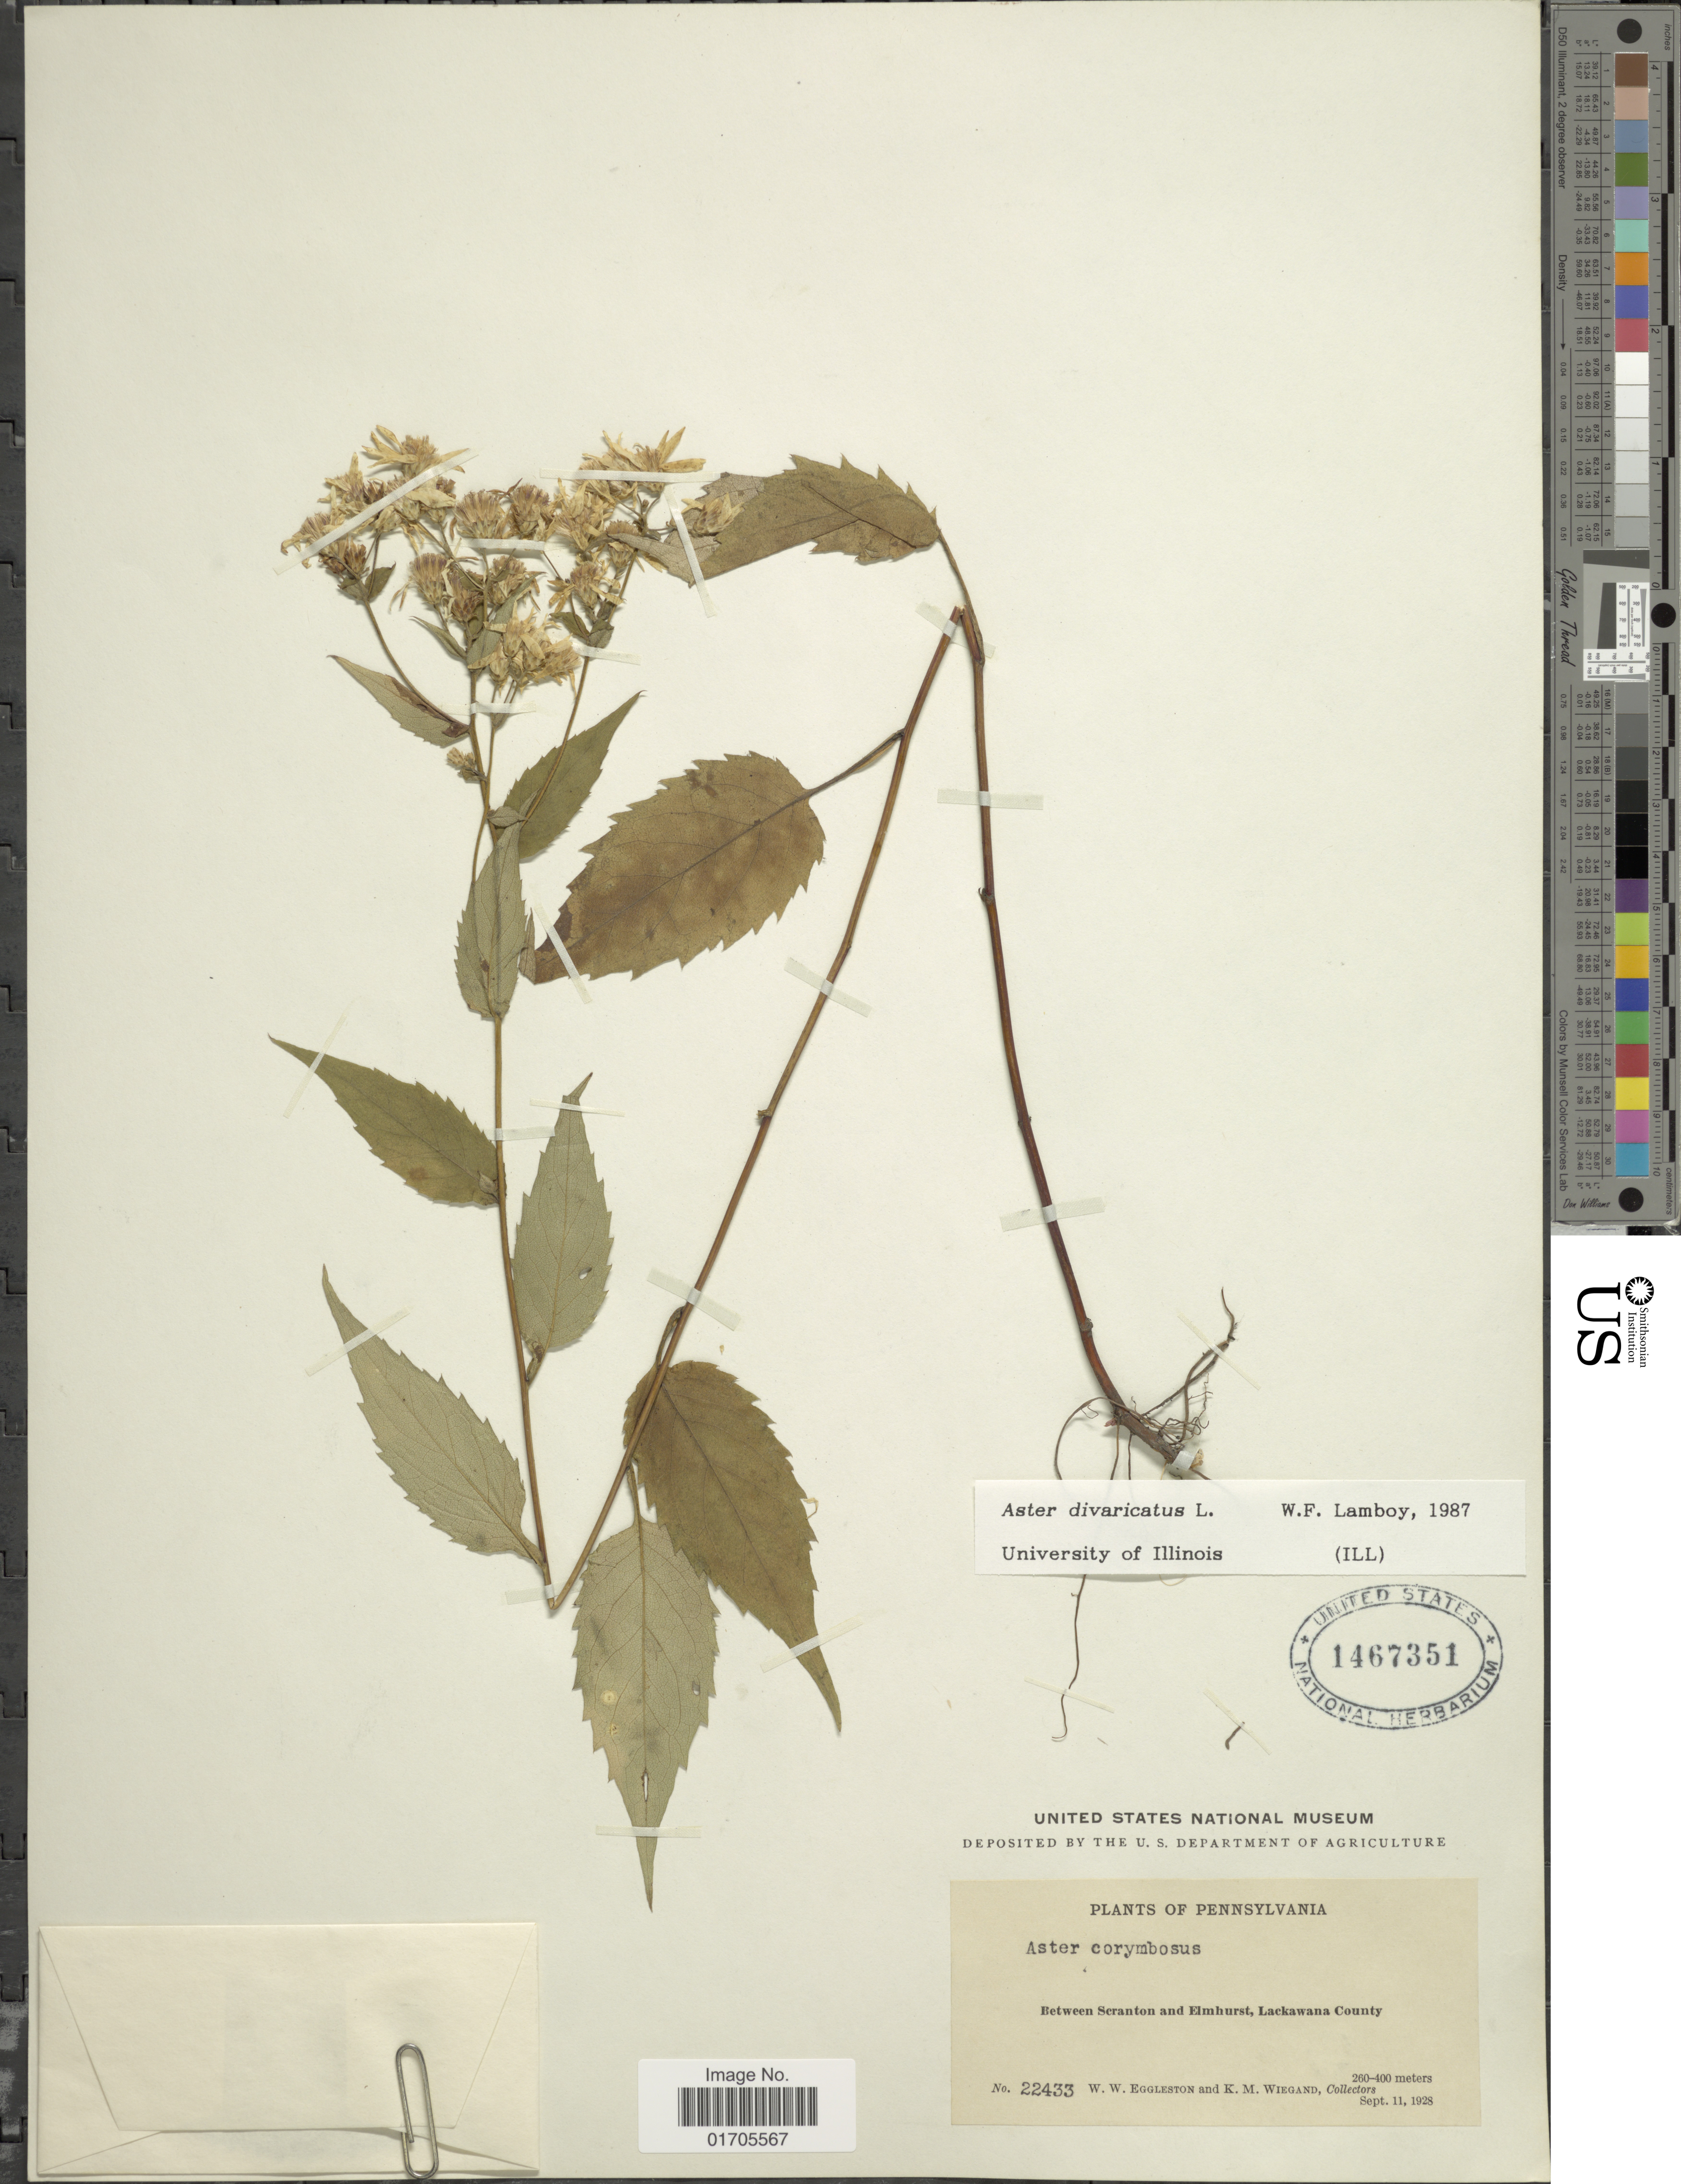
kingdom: Plantae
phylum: Tracheophyta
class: Magnoliopsida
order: Asterales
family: Asteraceae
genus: Eurybia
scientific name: Eurybia divaricata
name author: (L.) G.L. Nesom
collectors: W. W. Eggleston & K. M. Wiegand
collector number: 22433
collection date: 1928-09-11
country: United States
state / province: Pennsylvania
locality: Pennsylvania. Between Seranton and Elmhurstm Lackawana County.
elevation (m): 260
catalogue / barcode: US 1467351